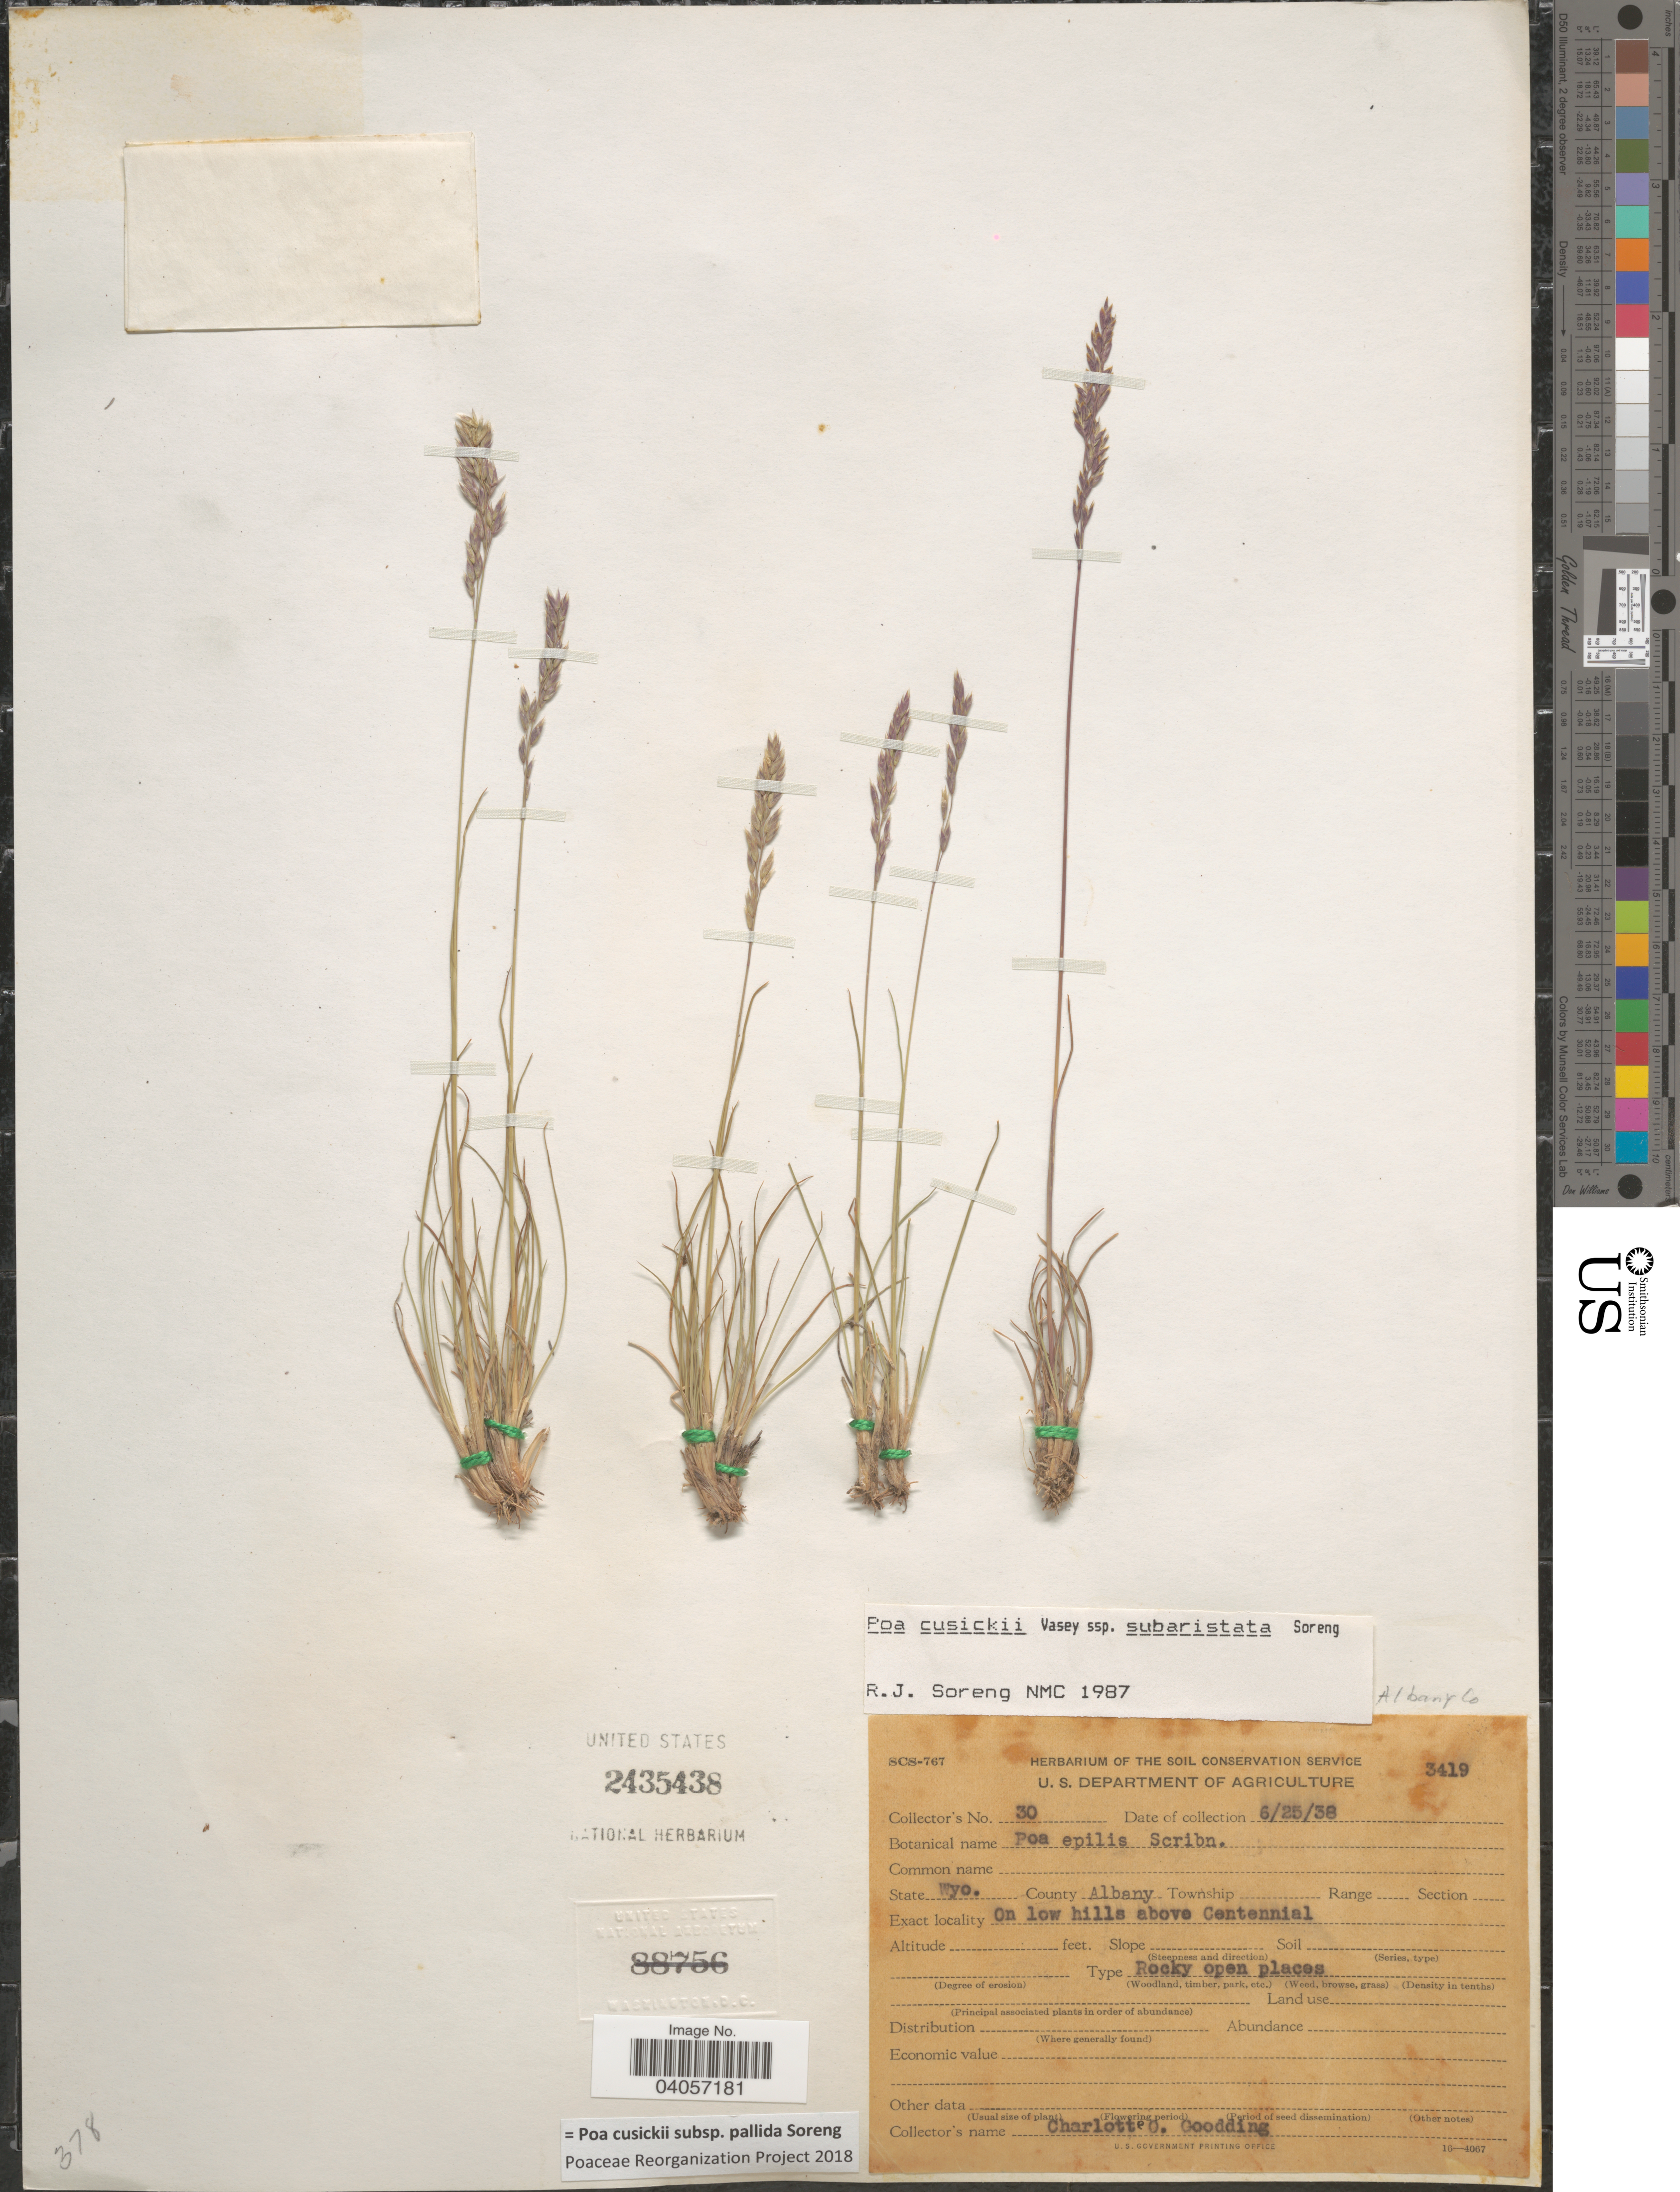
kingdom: Plantae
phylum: Tracheophyta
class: Liliopsida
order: Poales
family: Poaceae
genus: Poa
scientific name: Poa cusickii subsp. pallida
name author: Soreng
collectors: C. Goodding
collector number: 30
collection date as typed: Transcribed d/m/y: 25/6/38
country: United States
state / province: Wyoming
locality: County Albany. On low hills above Centennial.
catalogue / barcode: US 2435438